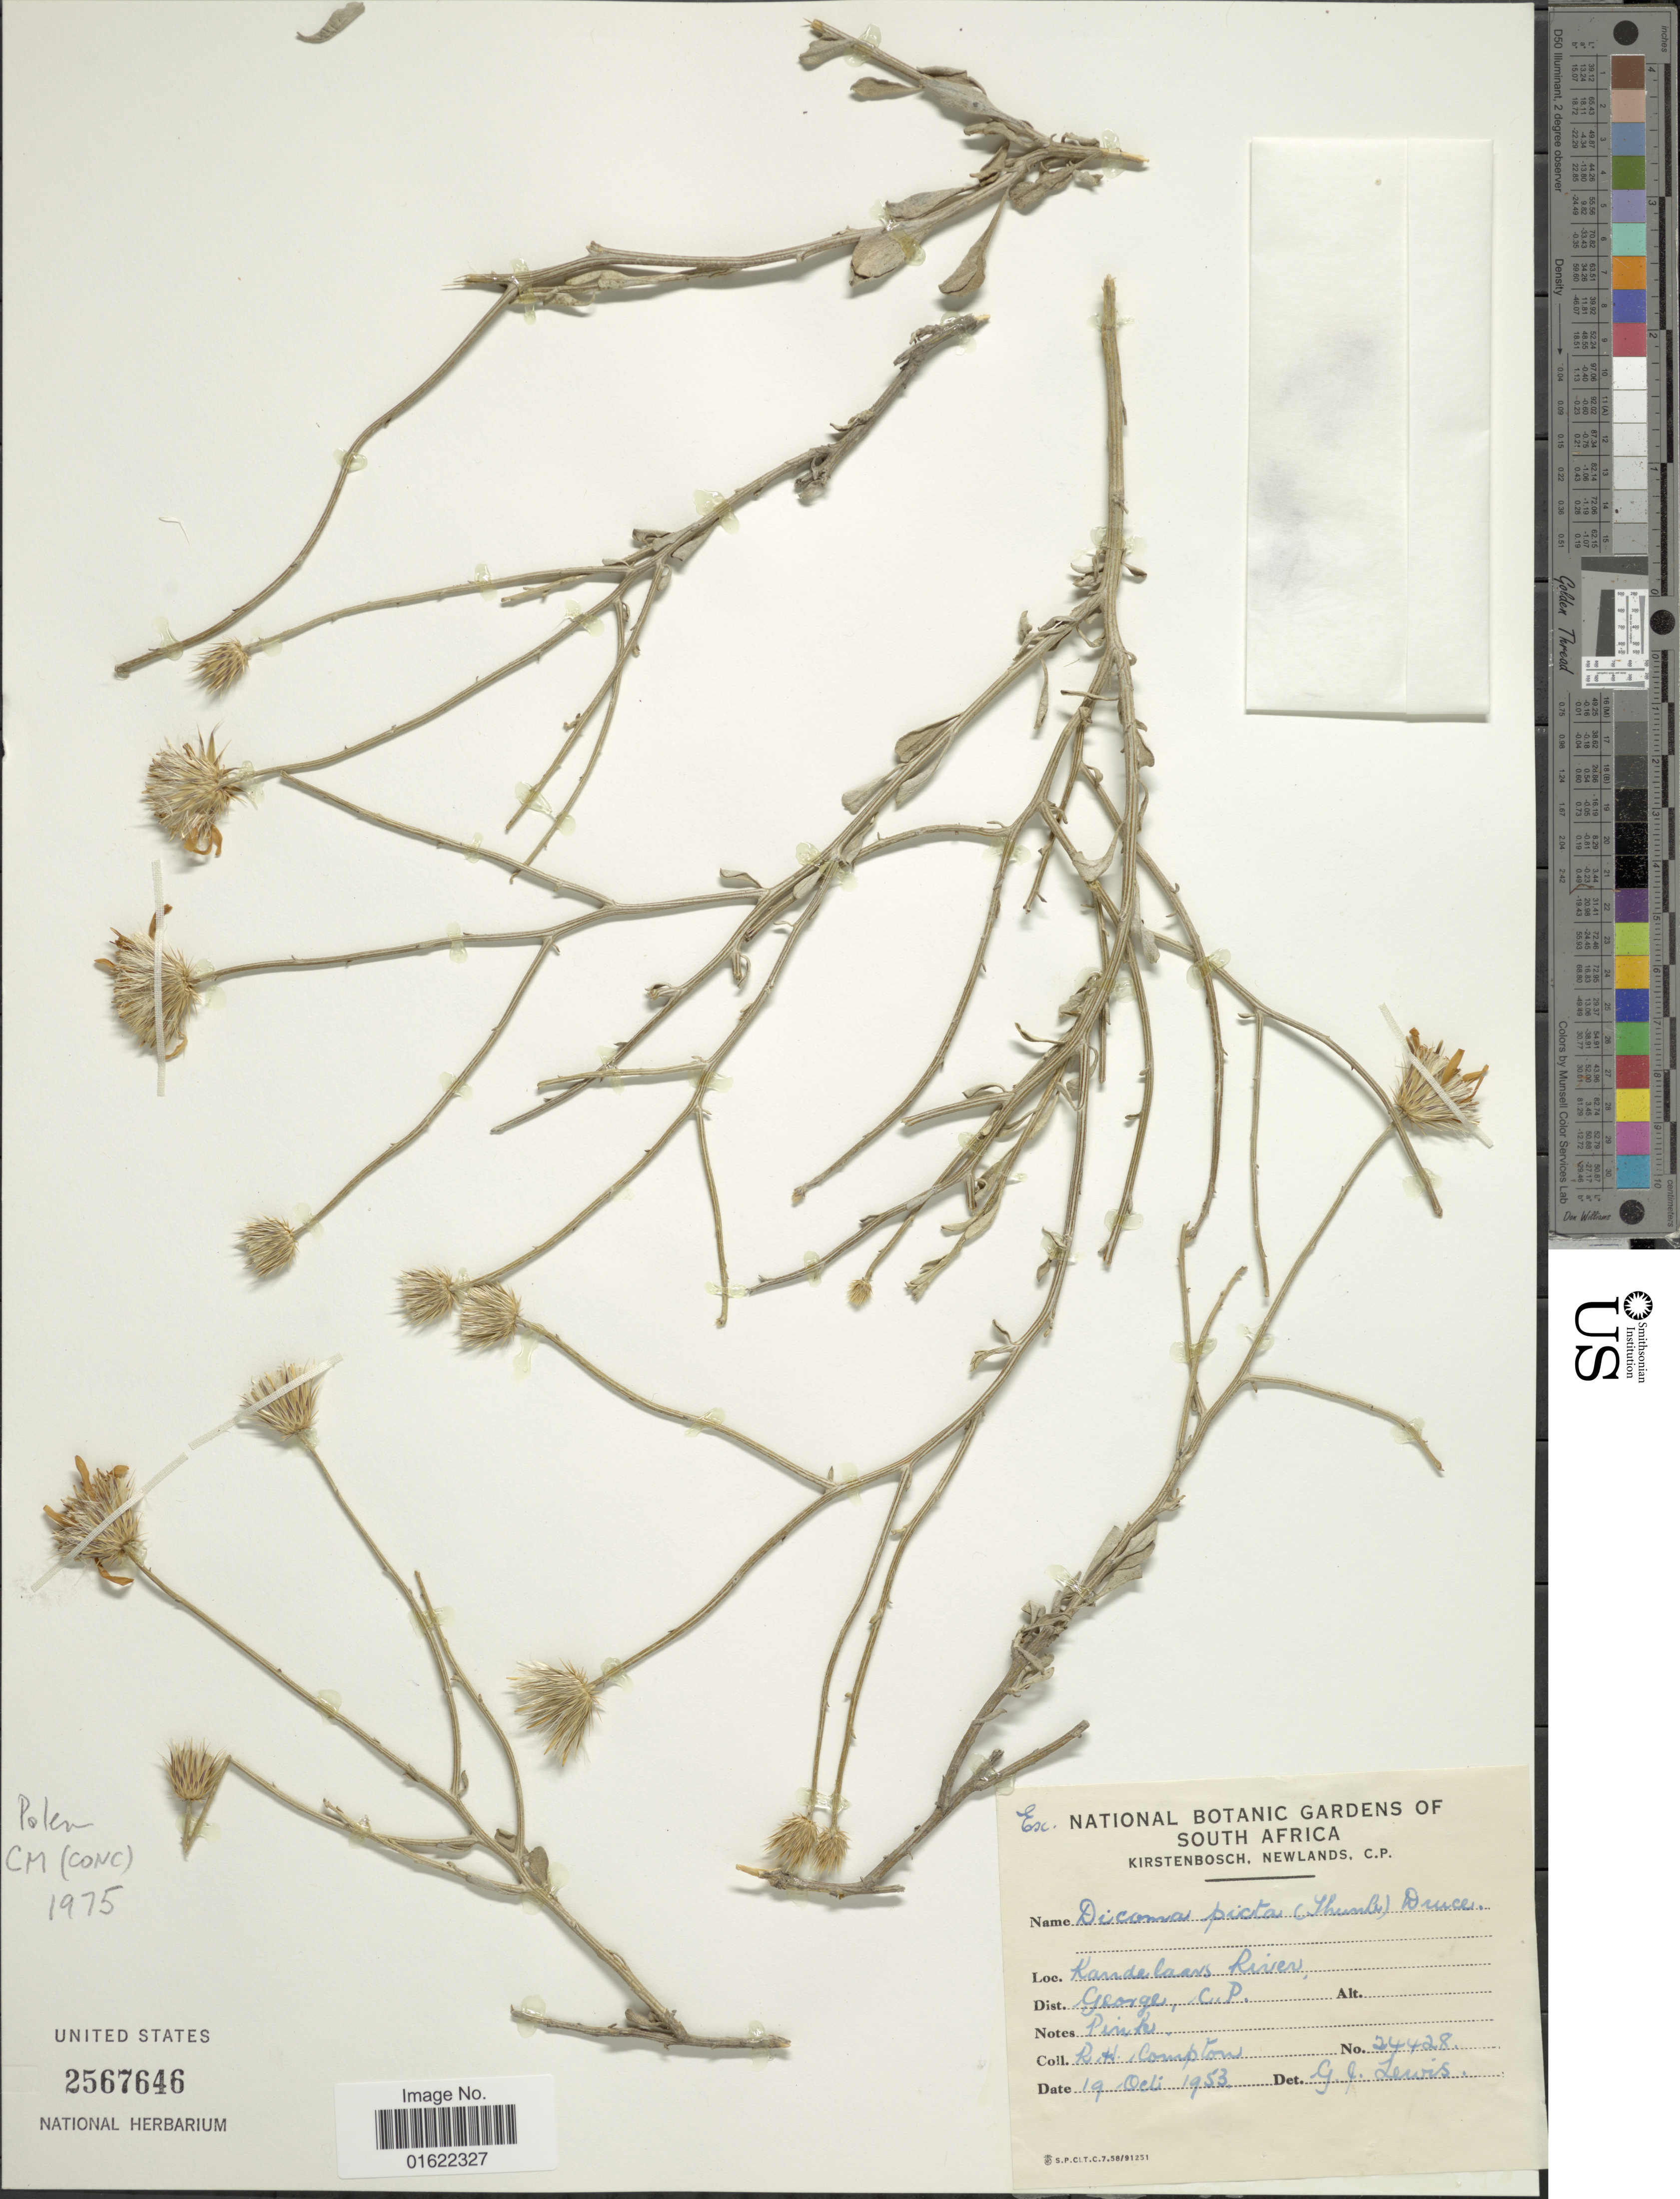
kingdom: Plantae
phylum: Tracheophyta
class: Magnoliopsida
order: Asterales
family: Asteraceae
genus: Dicoma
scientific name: Dicoma picta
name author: (Thunb.) Druce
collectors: R. H. Compton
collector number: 24428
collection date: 1953-10-19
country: South Africa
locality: Kandelarns River, George, C.P.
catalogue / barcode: US 2567646